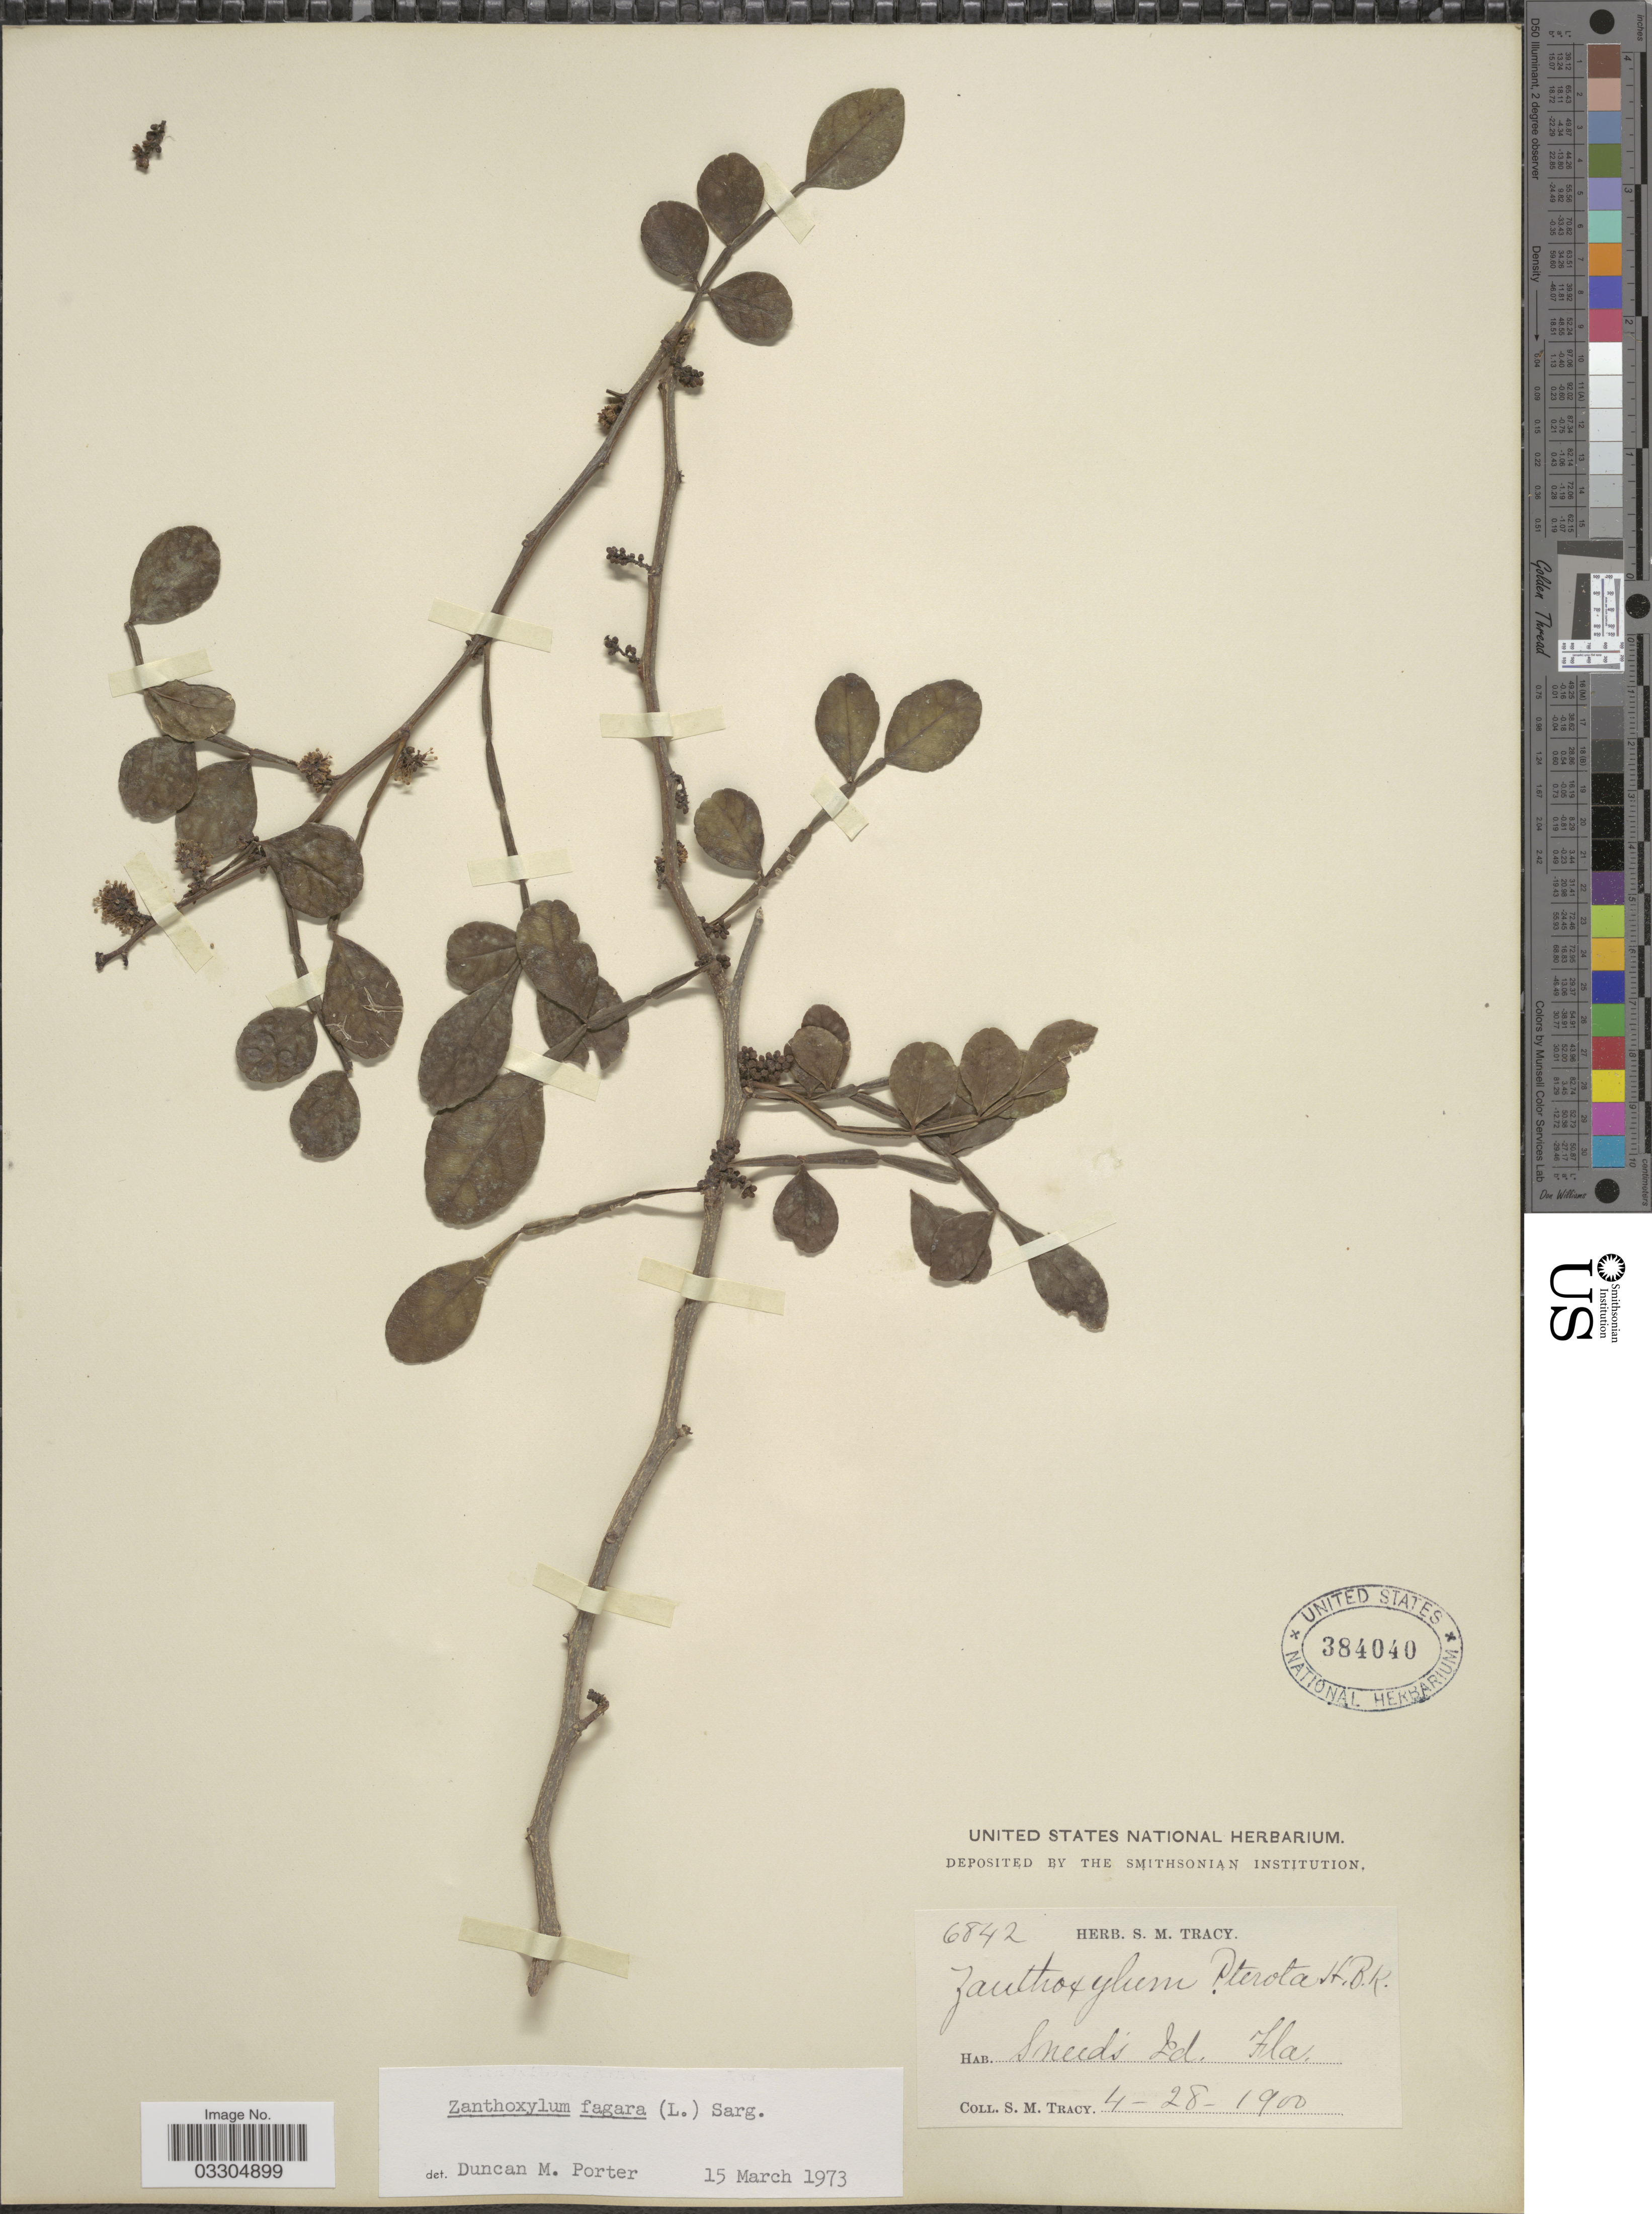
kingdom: Plantae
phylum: Tracheophyta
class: Magnoliopsida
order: Sapindales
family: Rutaceae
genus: Zanthoxylum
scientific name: Zanthoxylum fagara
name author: (L.) Sarg.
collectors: S. M. Tracy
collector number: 6842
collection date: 1900-04-28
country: United States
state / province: Florida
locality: Sneed's Id.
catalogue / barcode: US 384040